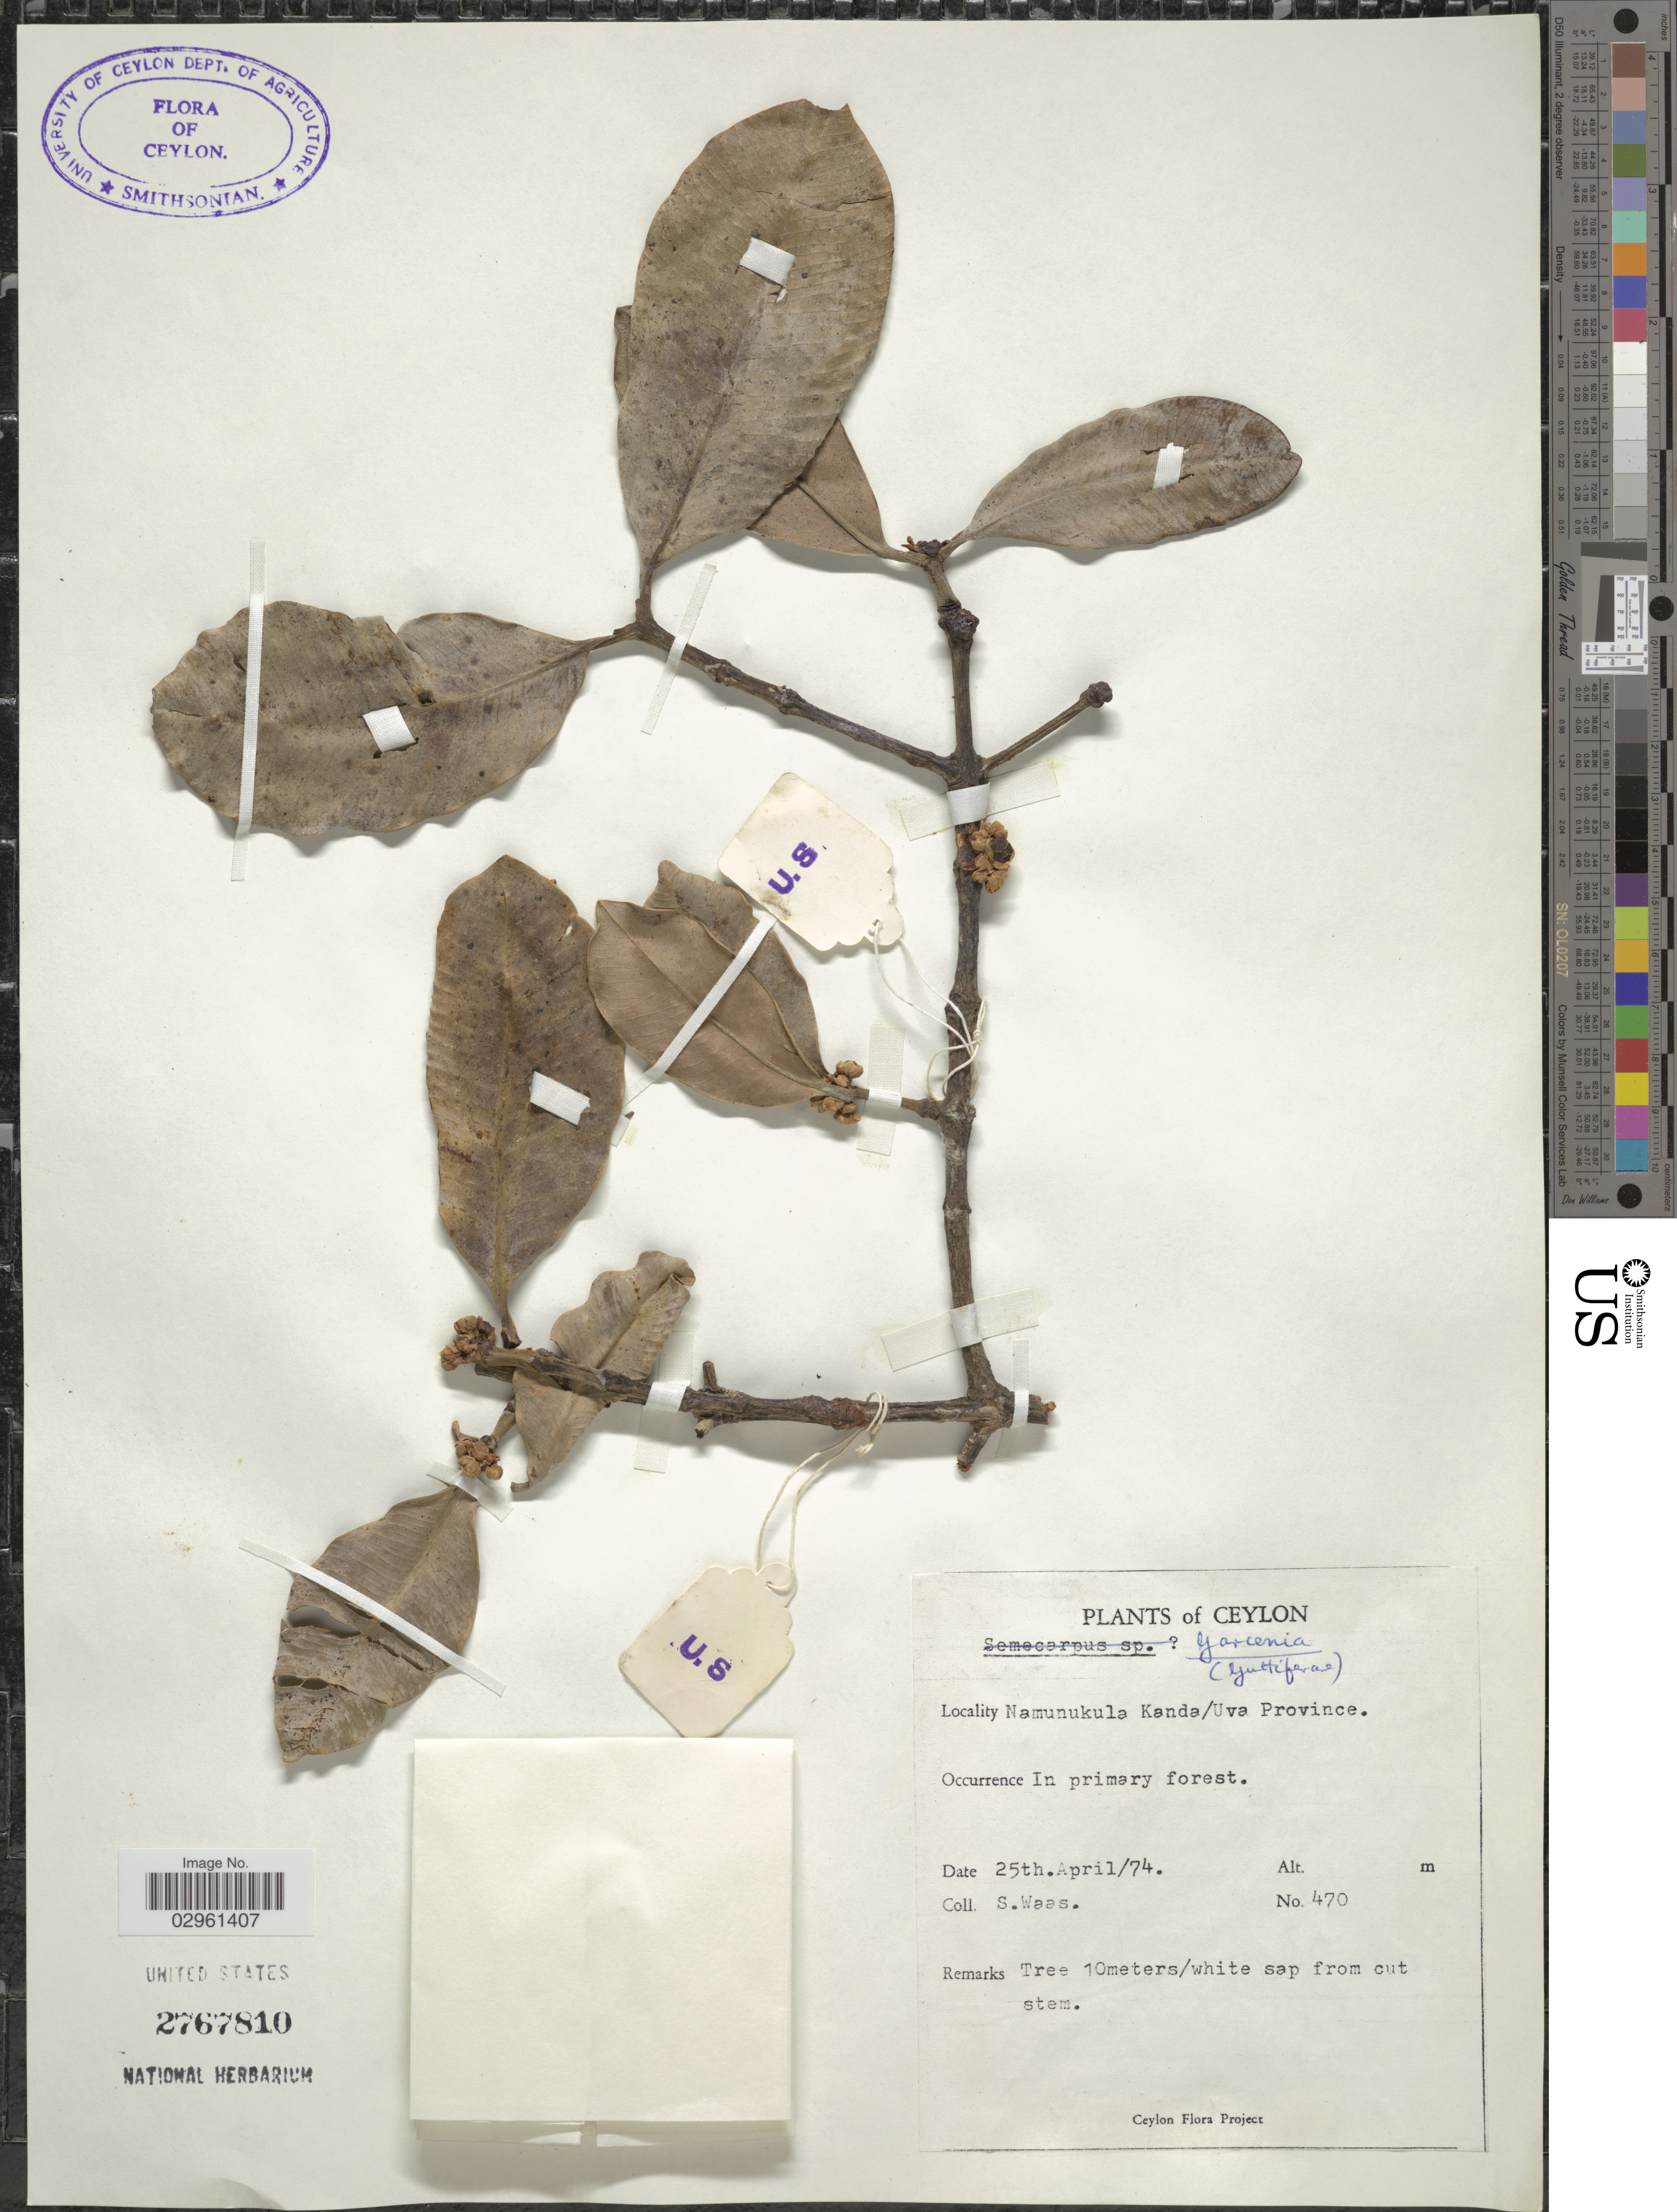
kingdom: Plantae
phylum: Tracheophyta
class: Magnoliopsida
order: Malpighiales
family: Clusiaceae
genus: Garcinia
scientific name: Garcinia sp.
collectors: S. Waas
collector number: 470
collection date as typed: Transcribed d/m/y: 25/4/74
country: Sri Lanka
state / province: Uva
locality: Ceylon. Namunukula Kanda/Uva Province.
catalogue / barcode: US 2767810